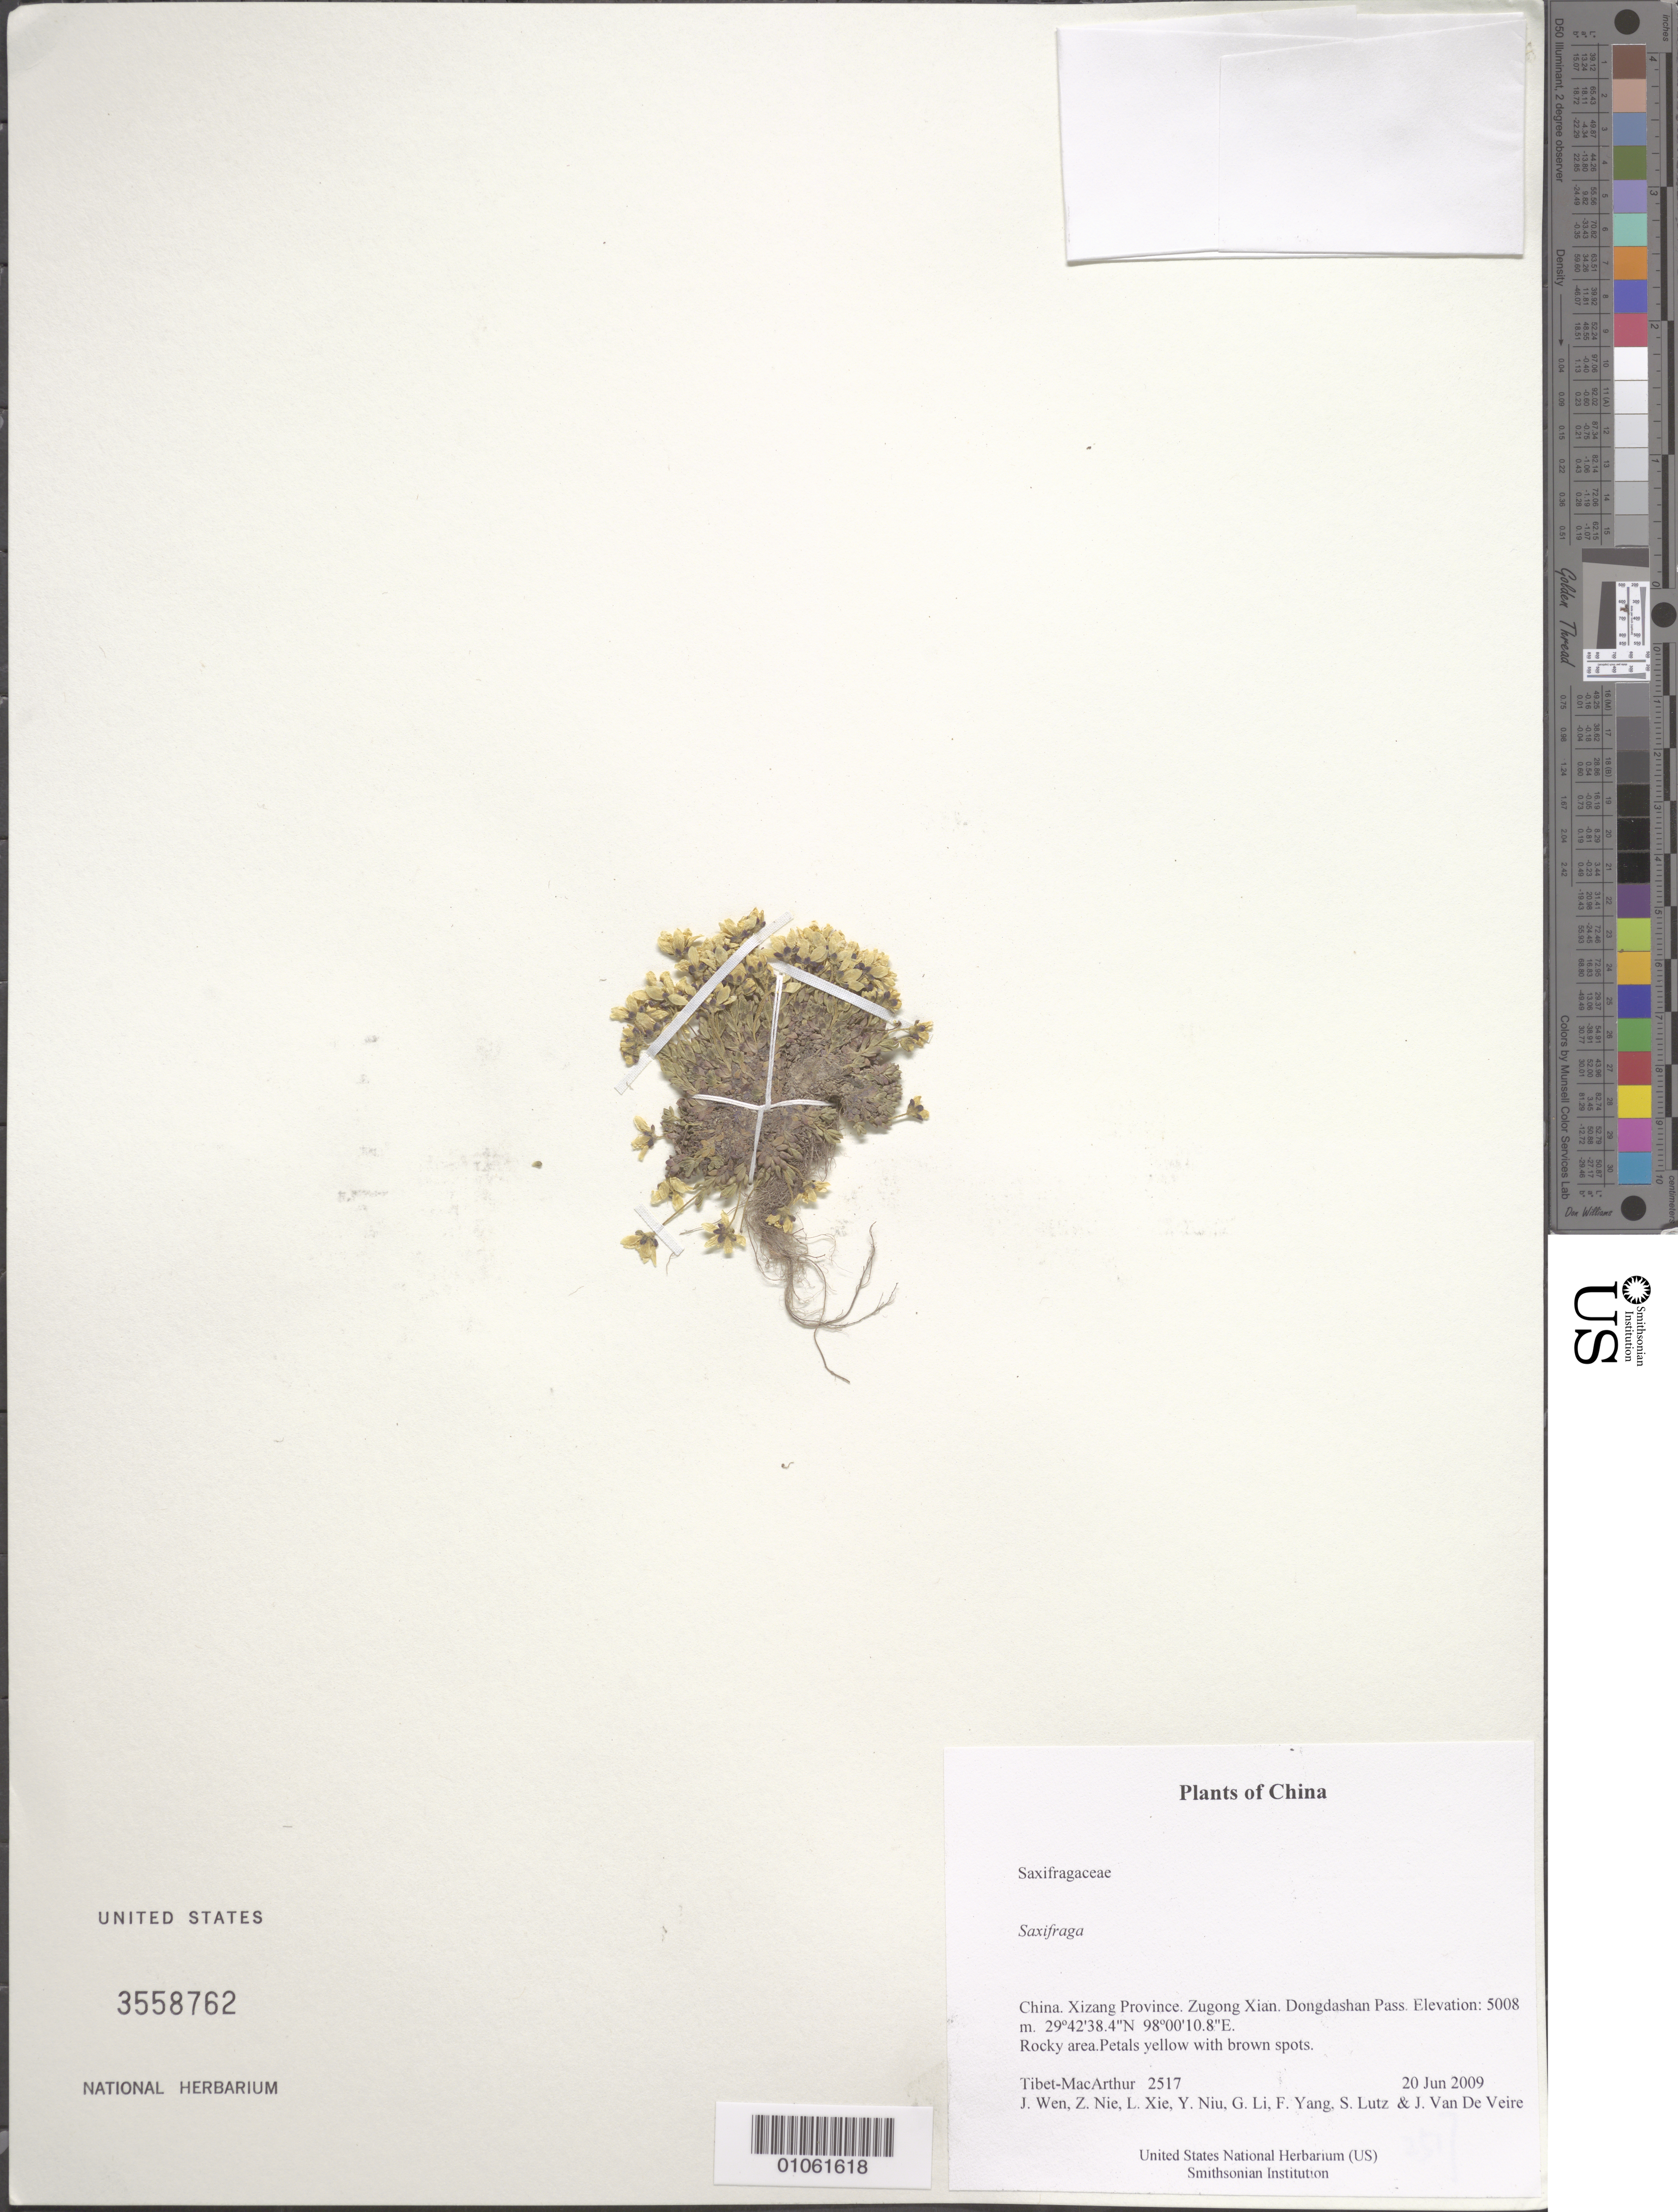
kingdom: Plantae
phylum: Tracheophyta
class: Magnoliopsida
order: Saxifragales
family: Saxifragaceae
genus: Saxifraga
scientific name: Saxifraga sp.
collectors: Tibet-MacArthur, J. Wen, Z. Nie, L. Xie, Y. Niu, G. Li, F. Yang, S. Lutz & J. Van De Veire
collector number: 2517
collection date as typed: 20 Jun 2009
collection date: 2009-06-20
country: China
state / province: Xizang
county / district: Zugong Xian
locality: Dongdashan Pass.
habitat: Rocky area.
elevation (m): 5008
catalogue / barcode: US 3558762